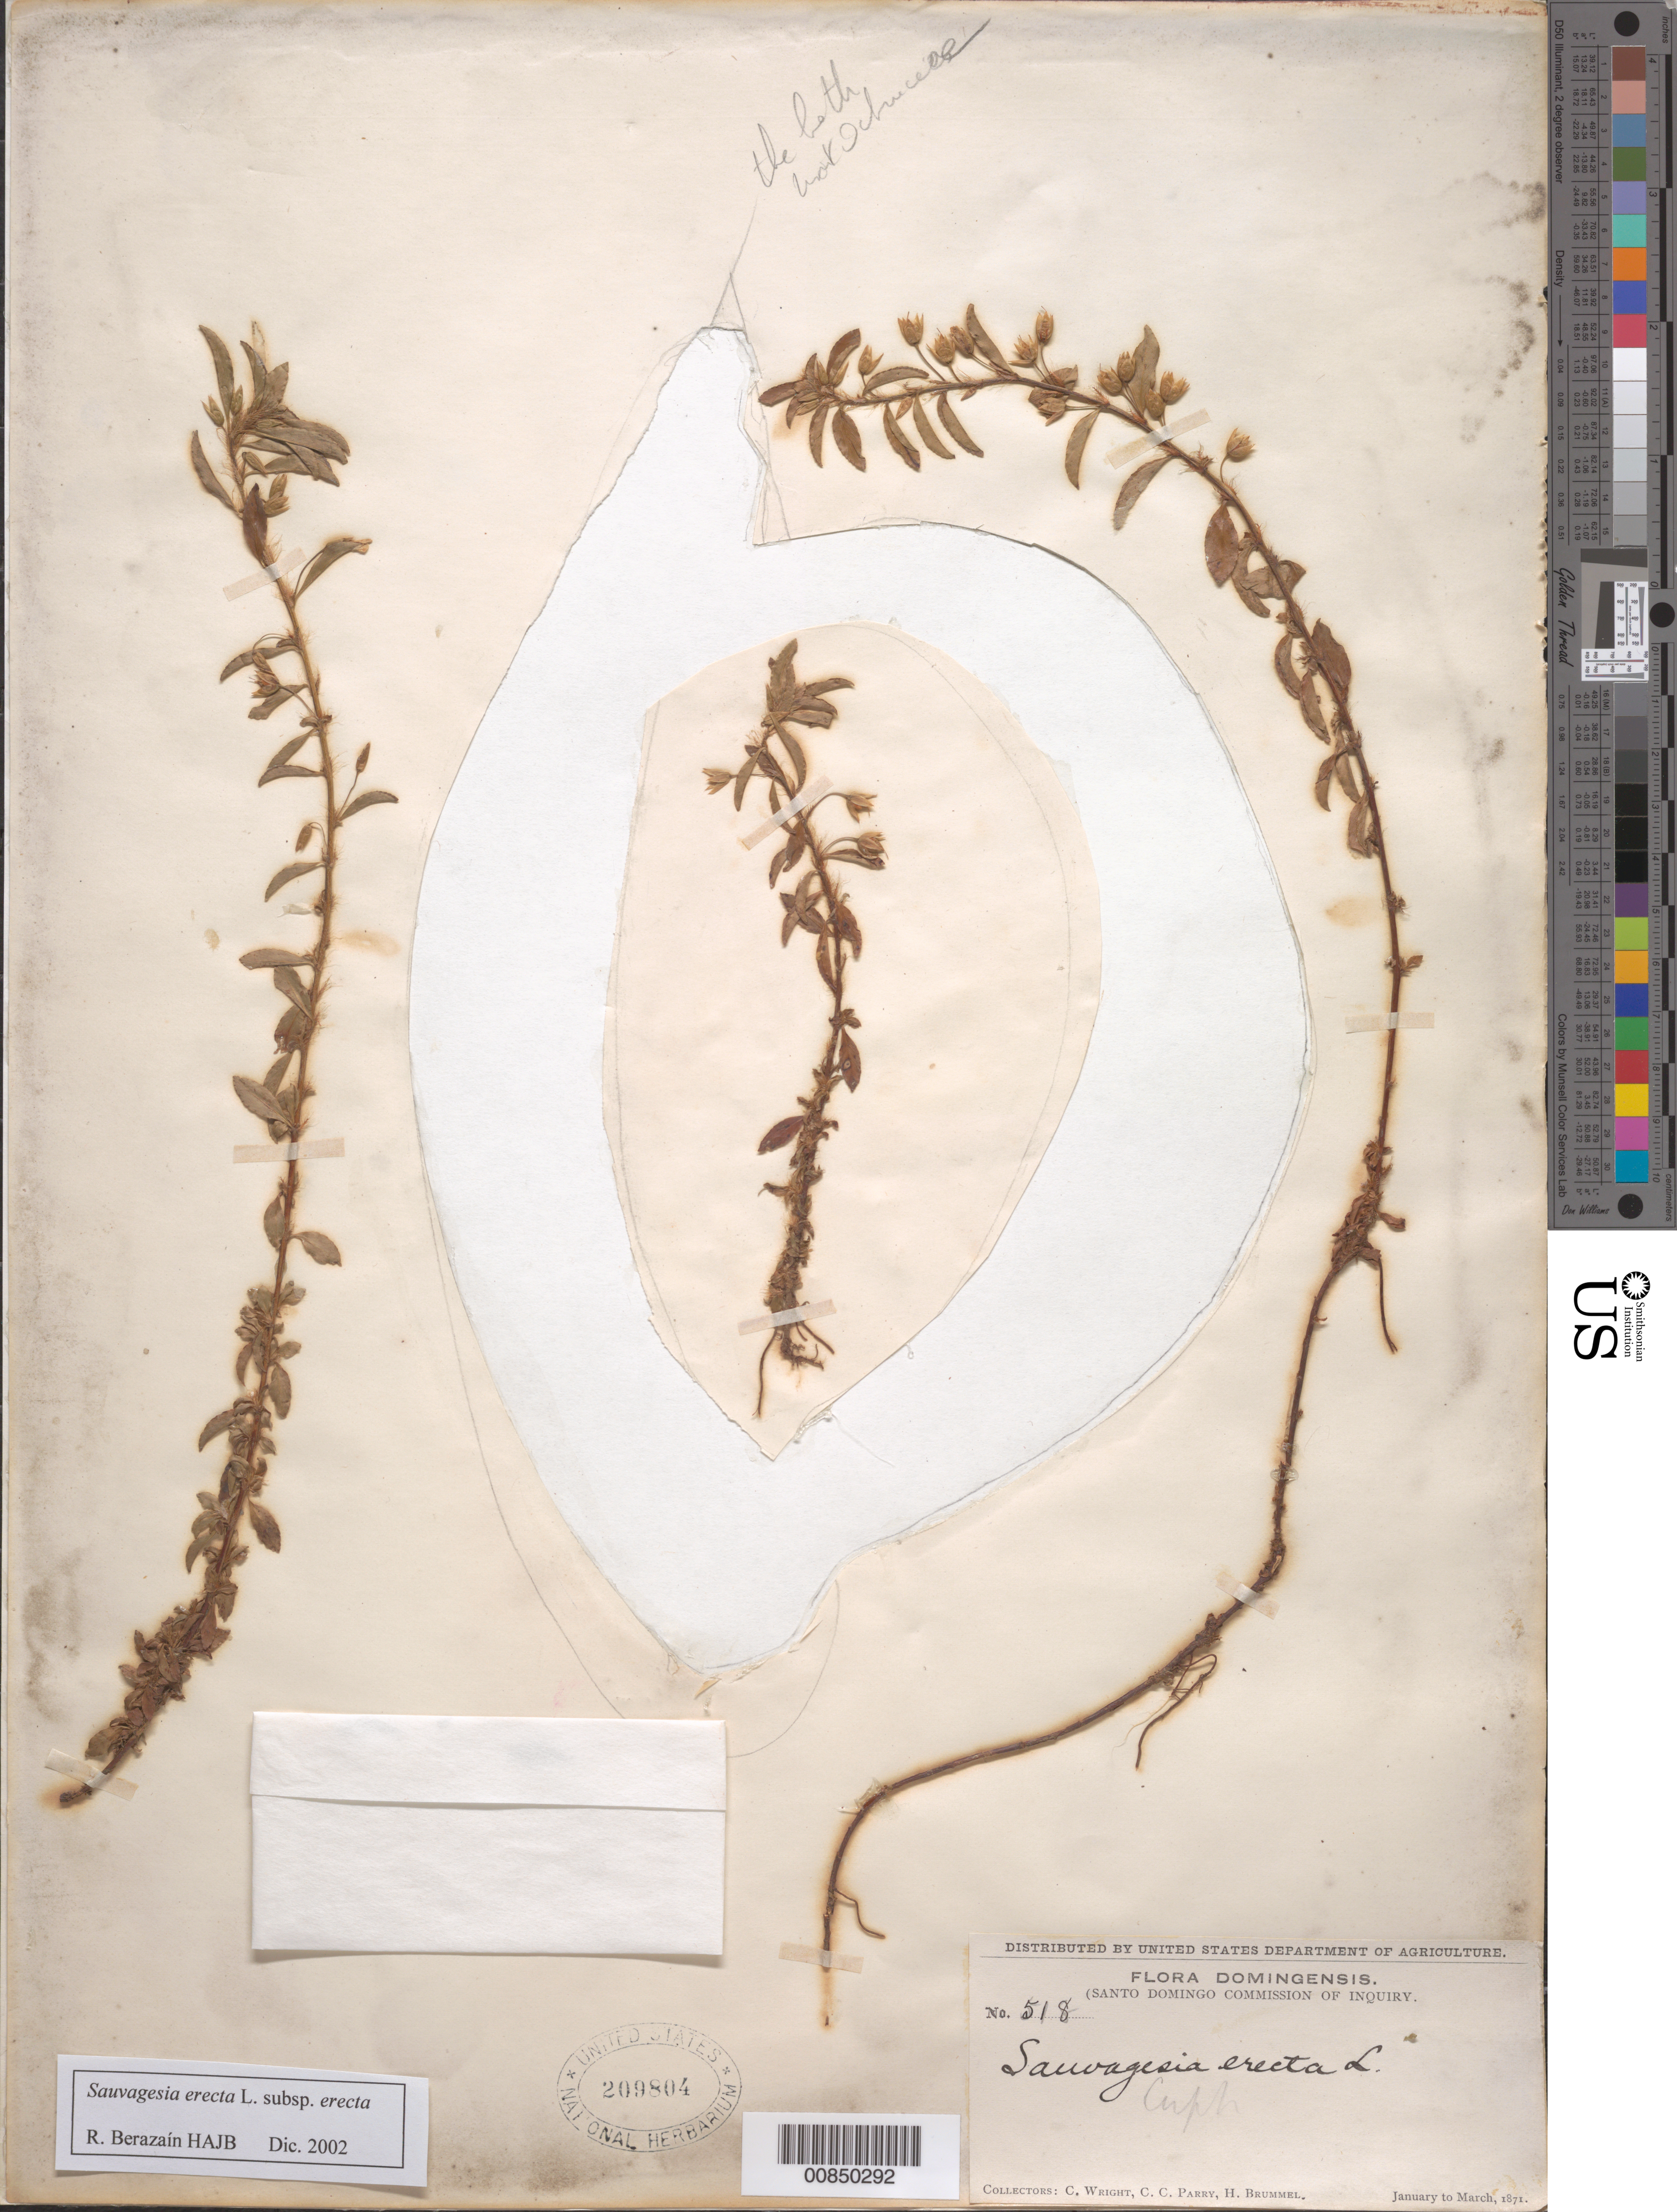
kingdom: Plantae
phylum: Tracheophyta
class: Magnoliopsida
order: Malpighiales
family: Ochnaceae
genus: Sauvagesia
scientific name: Sauvagesia erecta subsp. erecta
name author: L.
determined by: Berazaín, R.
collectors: C. Wright, C. C. Parry & H. Brummel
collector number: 518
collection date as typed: Jan 1871 to -- Mar 1871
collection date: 1871-01/1871-03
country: Dominican Republic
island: Hispaniola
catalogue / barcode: US 209804